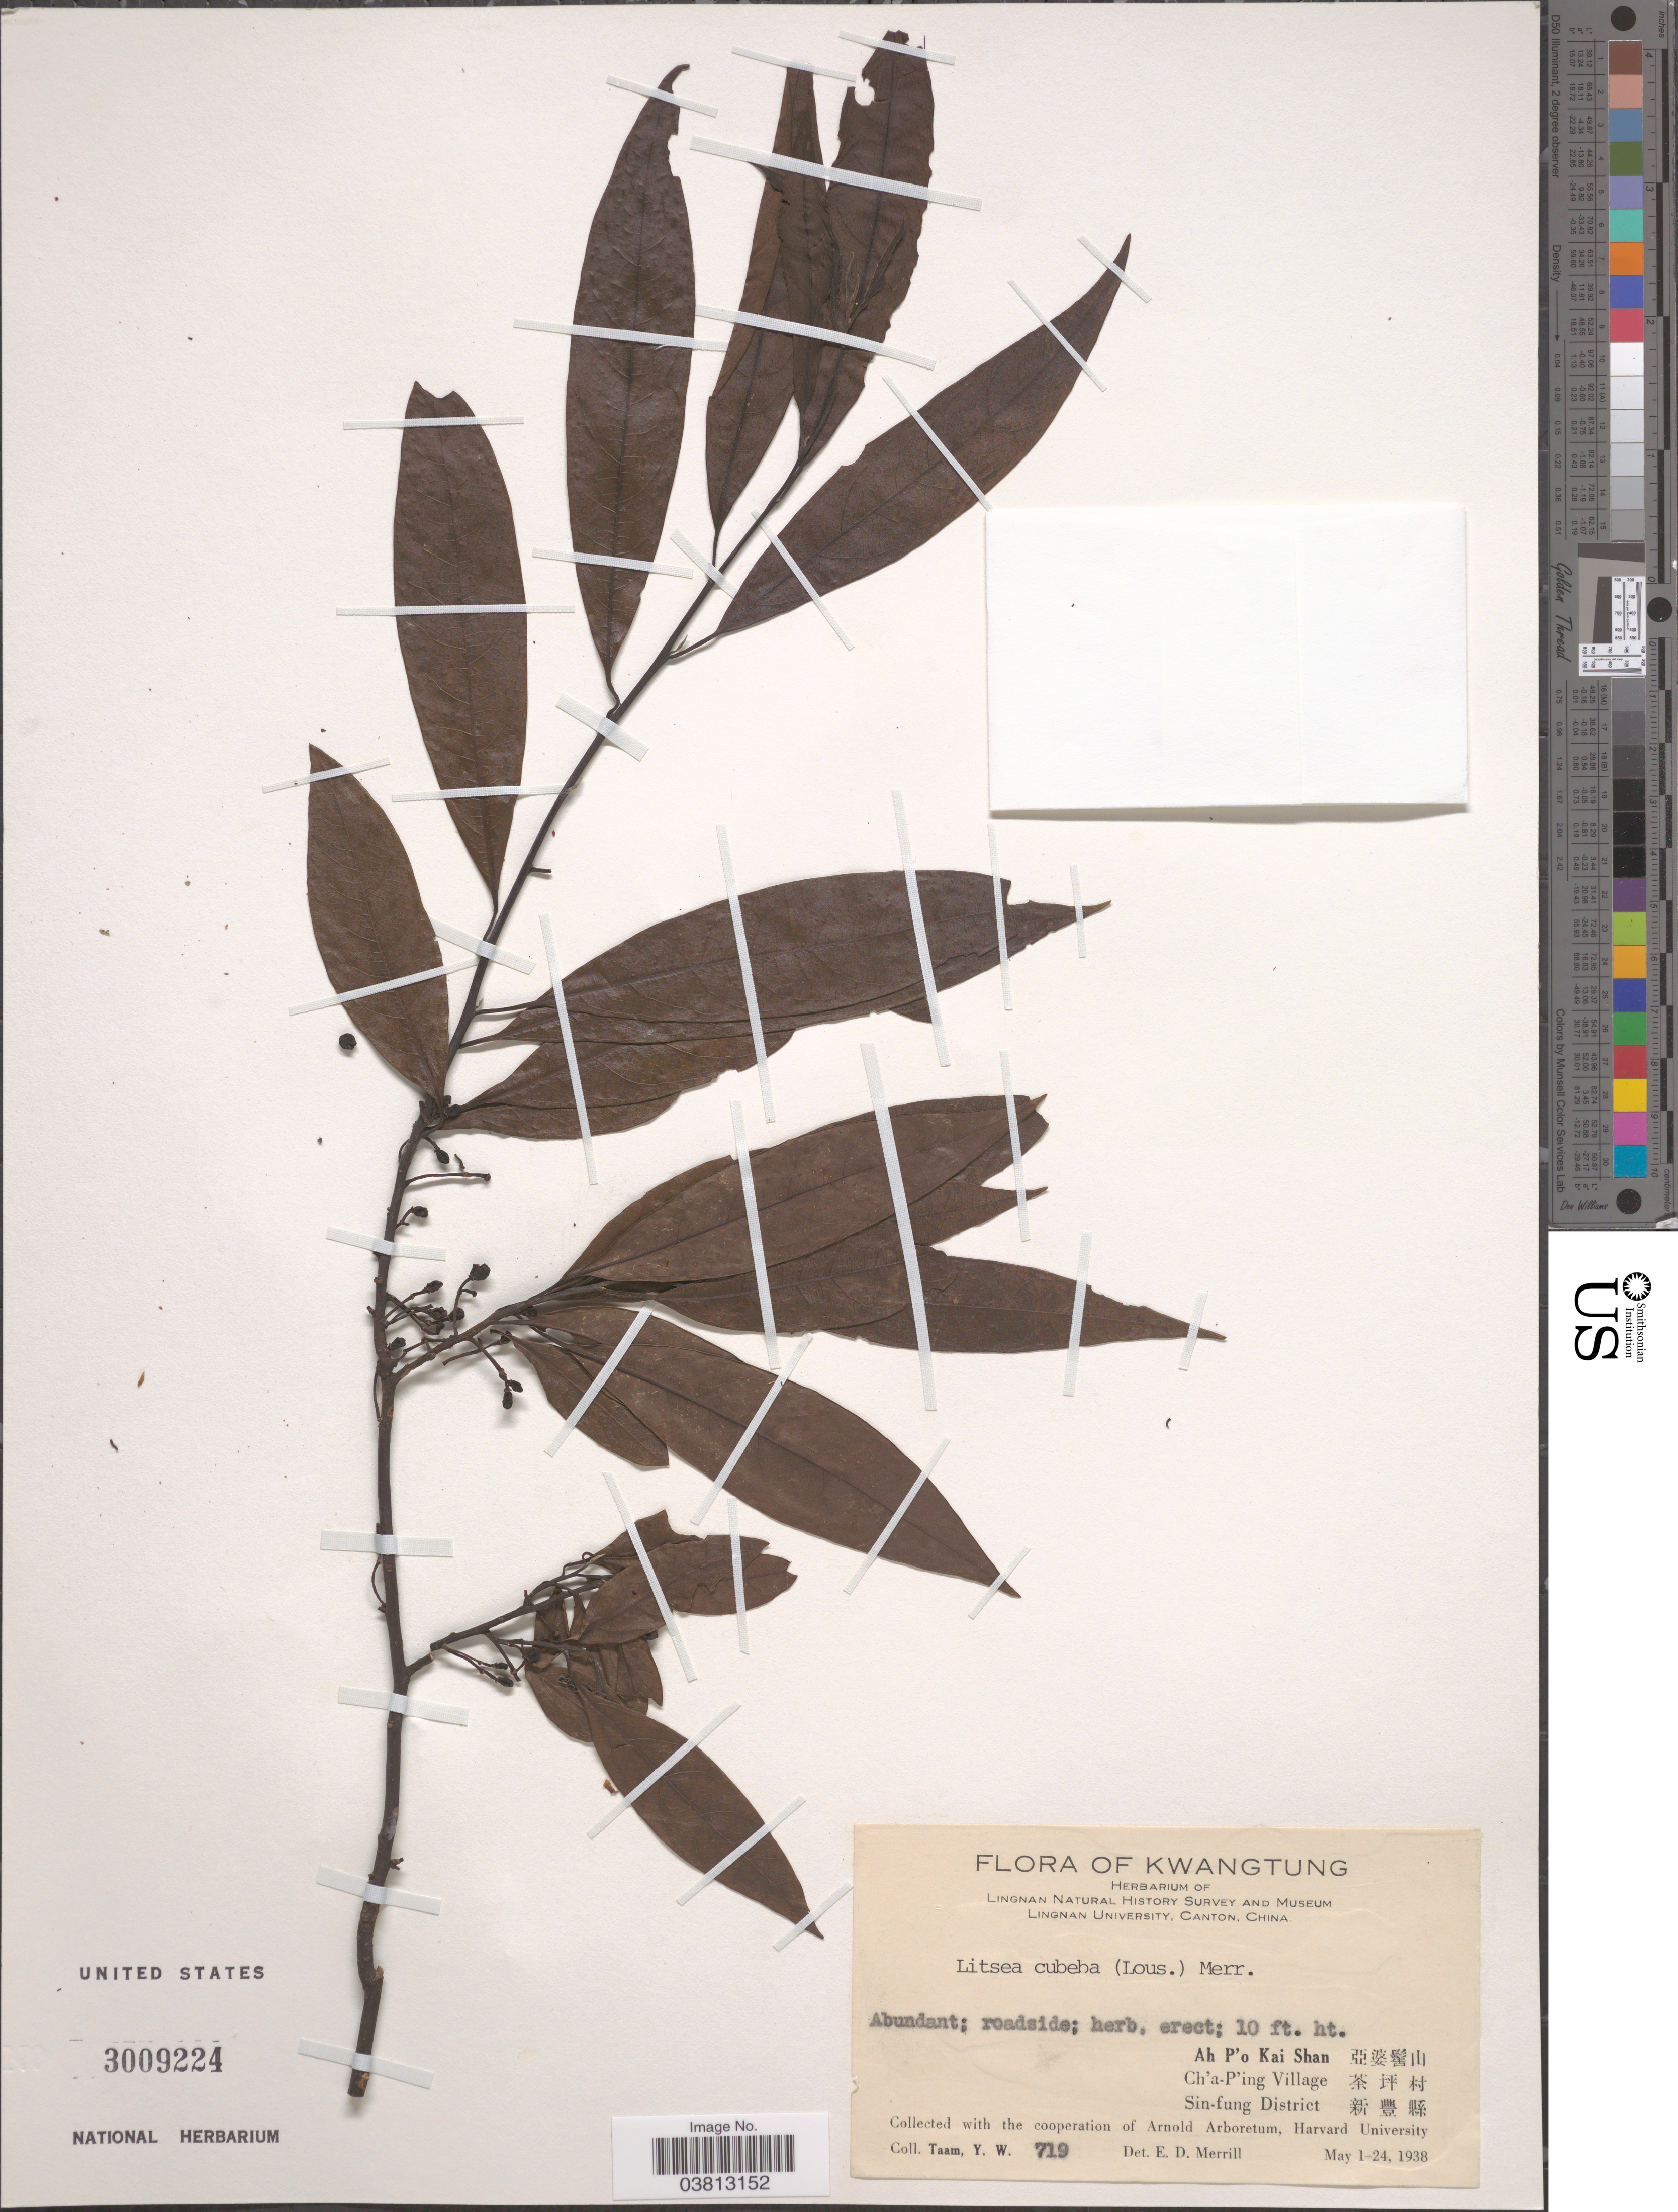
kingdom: Plantae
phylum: Tracheophyta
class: Magnoliopsida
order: Laurales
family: Lauraceae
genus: Litsea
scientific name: Litsea cubeba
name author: (Lour.) Pers.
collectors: Y. W. Taam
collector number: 719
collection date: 1938-05-01/1938-05-24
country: China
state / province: Guangdong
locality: Kwangtung. Ah P'o Kai Shan X. Ch'a-P'ing Village X. Sin-fung District X.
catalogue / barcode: US 3009224